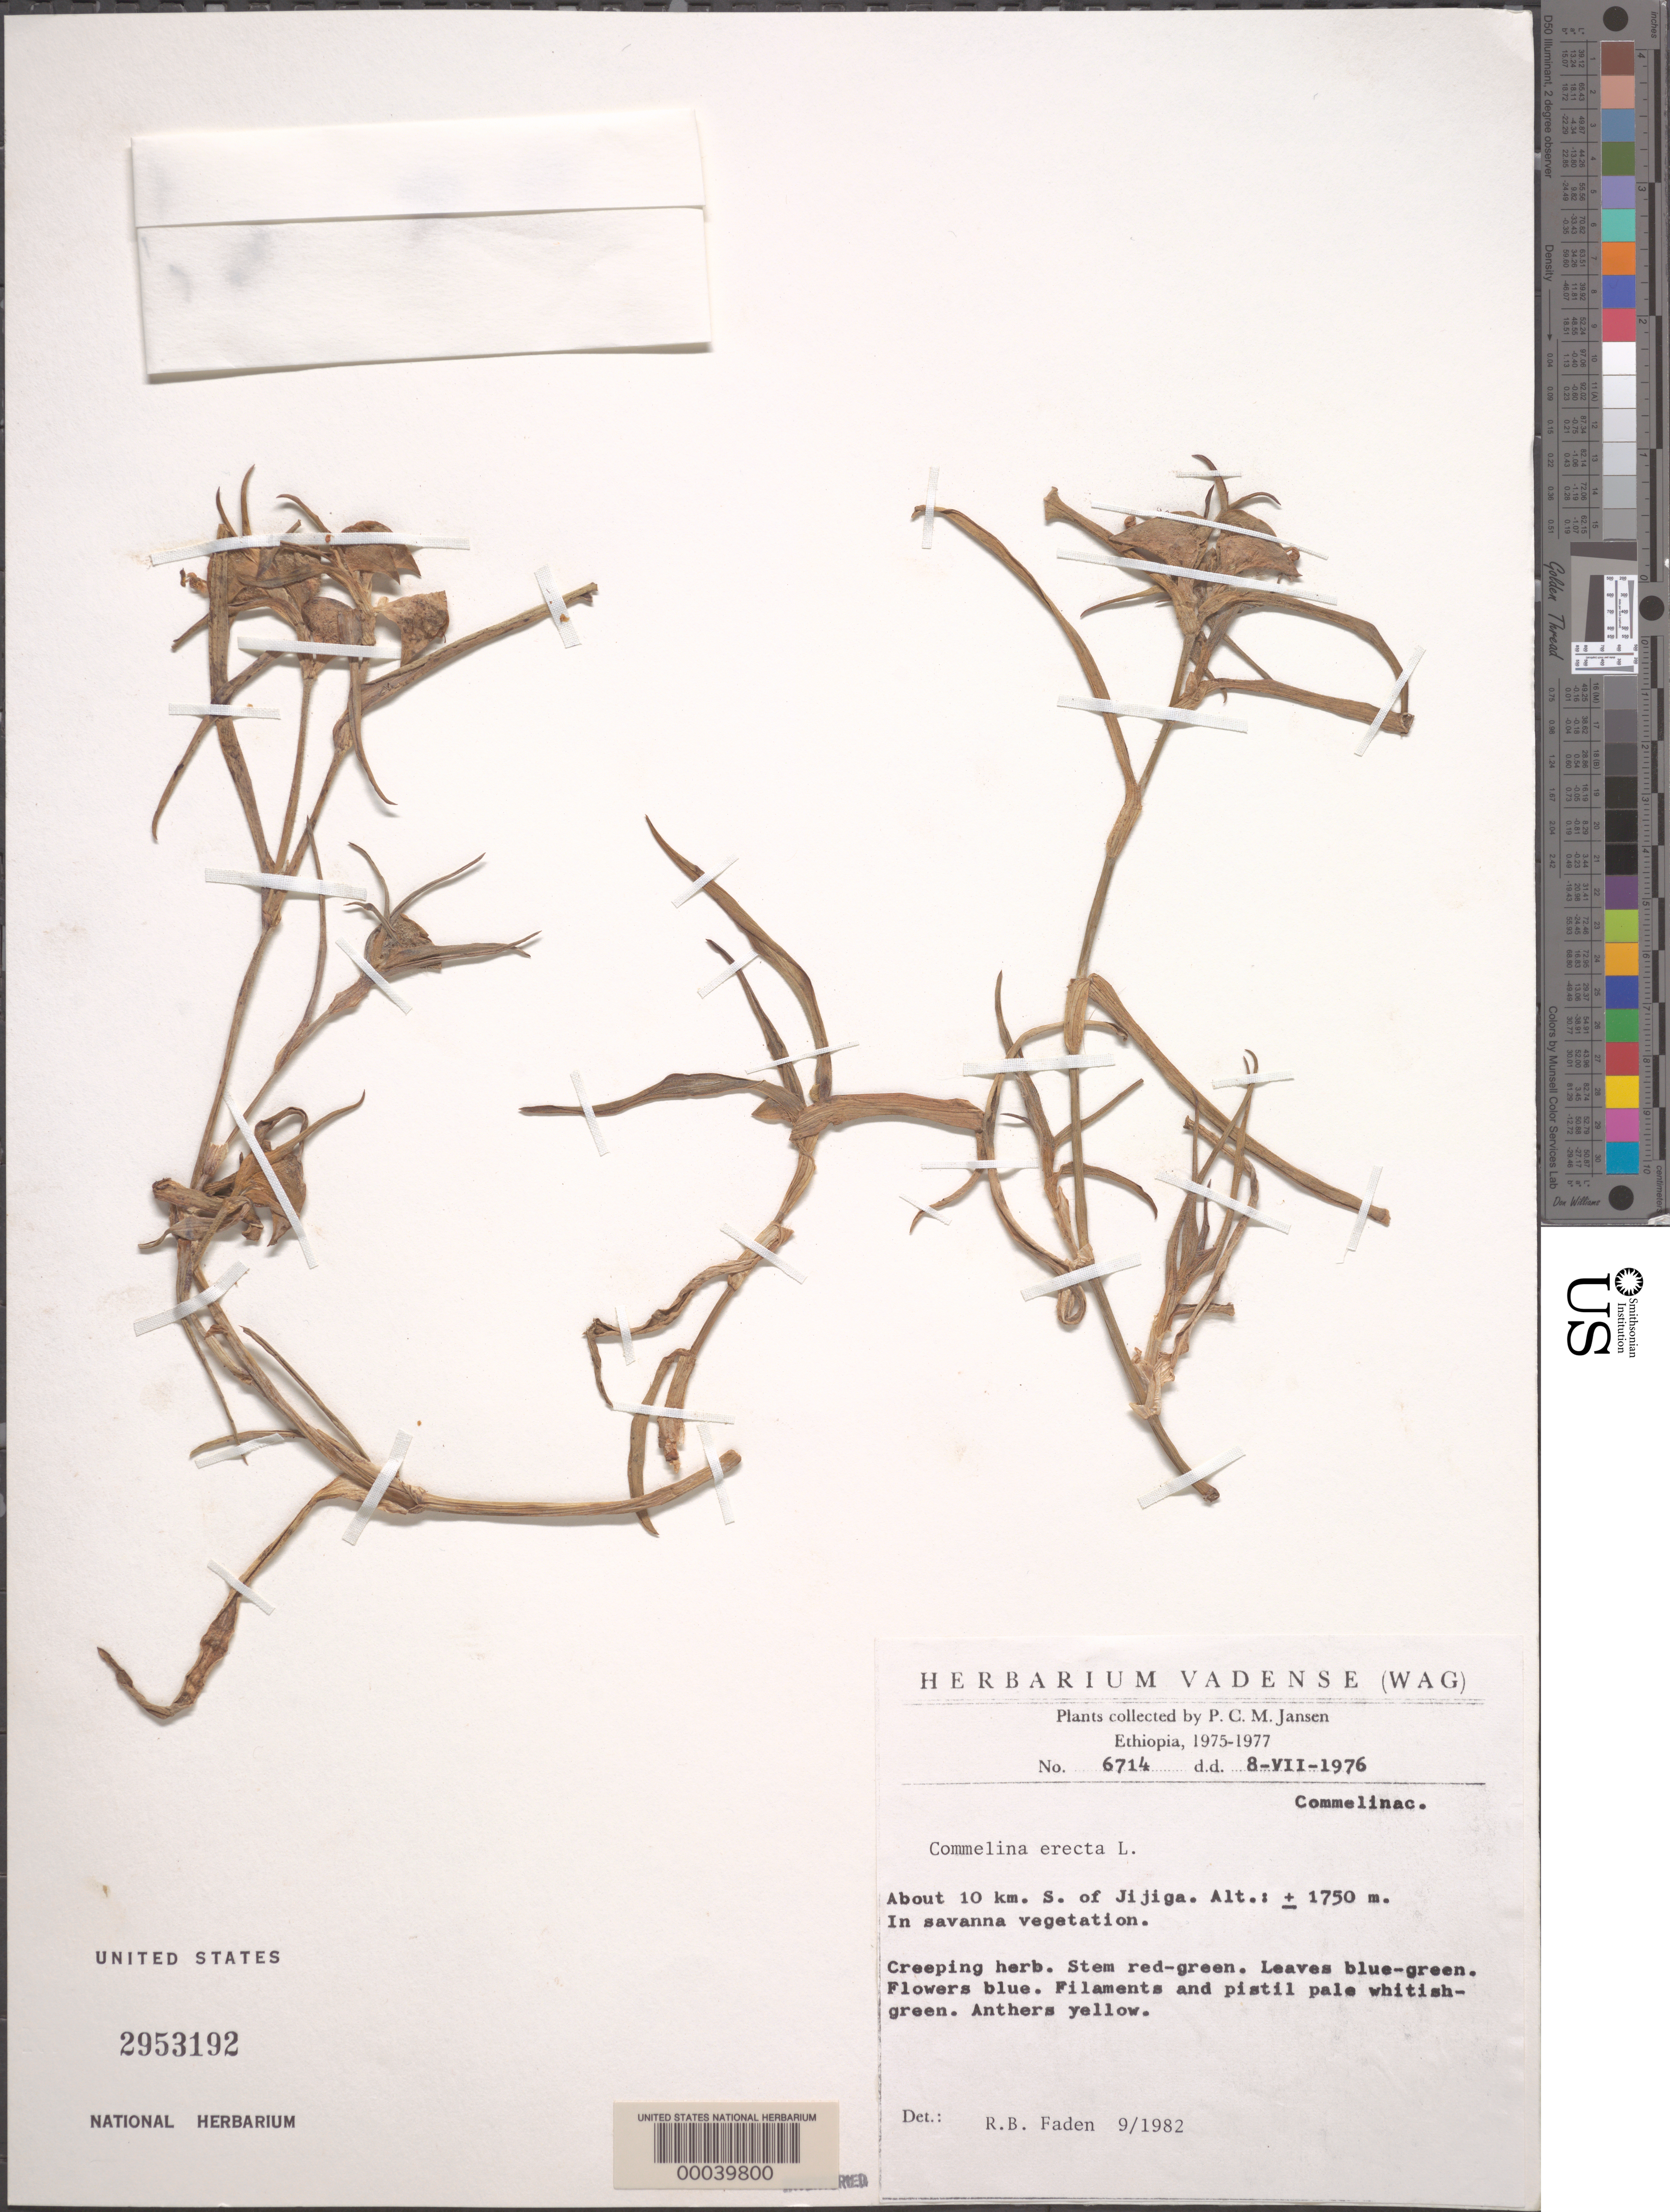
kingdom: Plantae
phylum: Tracheophyta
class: Liliopsida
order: Commelinales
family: Commelinaceae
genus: Commelina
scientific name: Commelina erecta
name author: L.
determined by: Faden, Robert B., (US), Smithsonian Institution - National Museum of Natural History (UNITED STATES)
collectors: P. Jansen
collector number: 6714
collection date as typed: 08 Aug 1976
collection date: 1976-08-08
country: Ethiopia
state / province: Harari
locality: S of jijiga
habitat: Savanna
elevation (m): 1750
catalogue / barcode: US 2953192